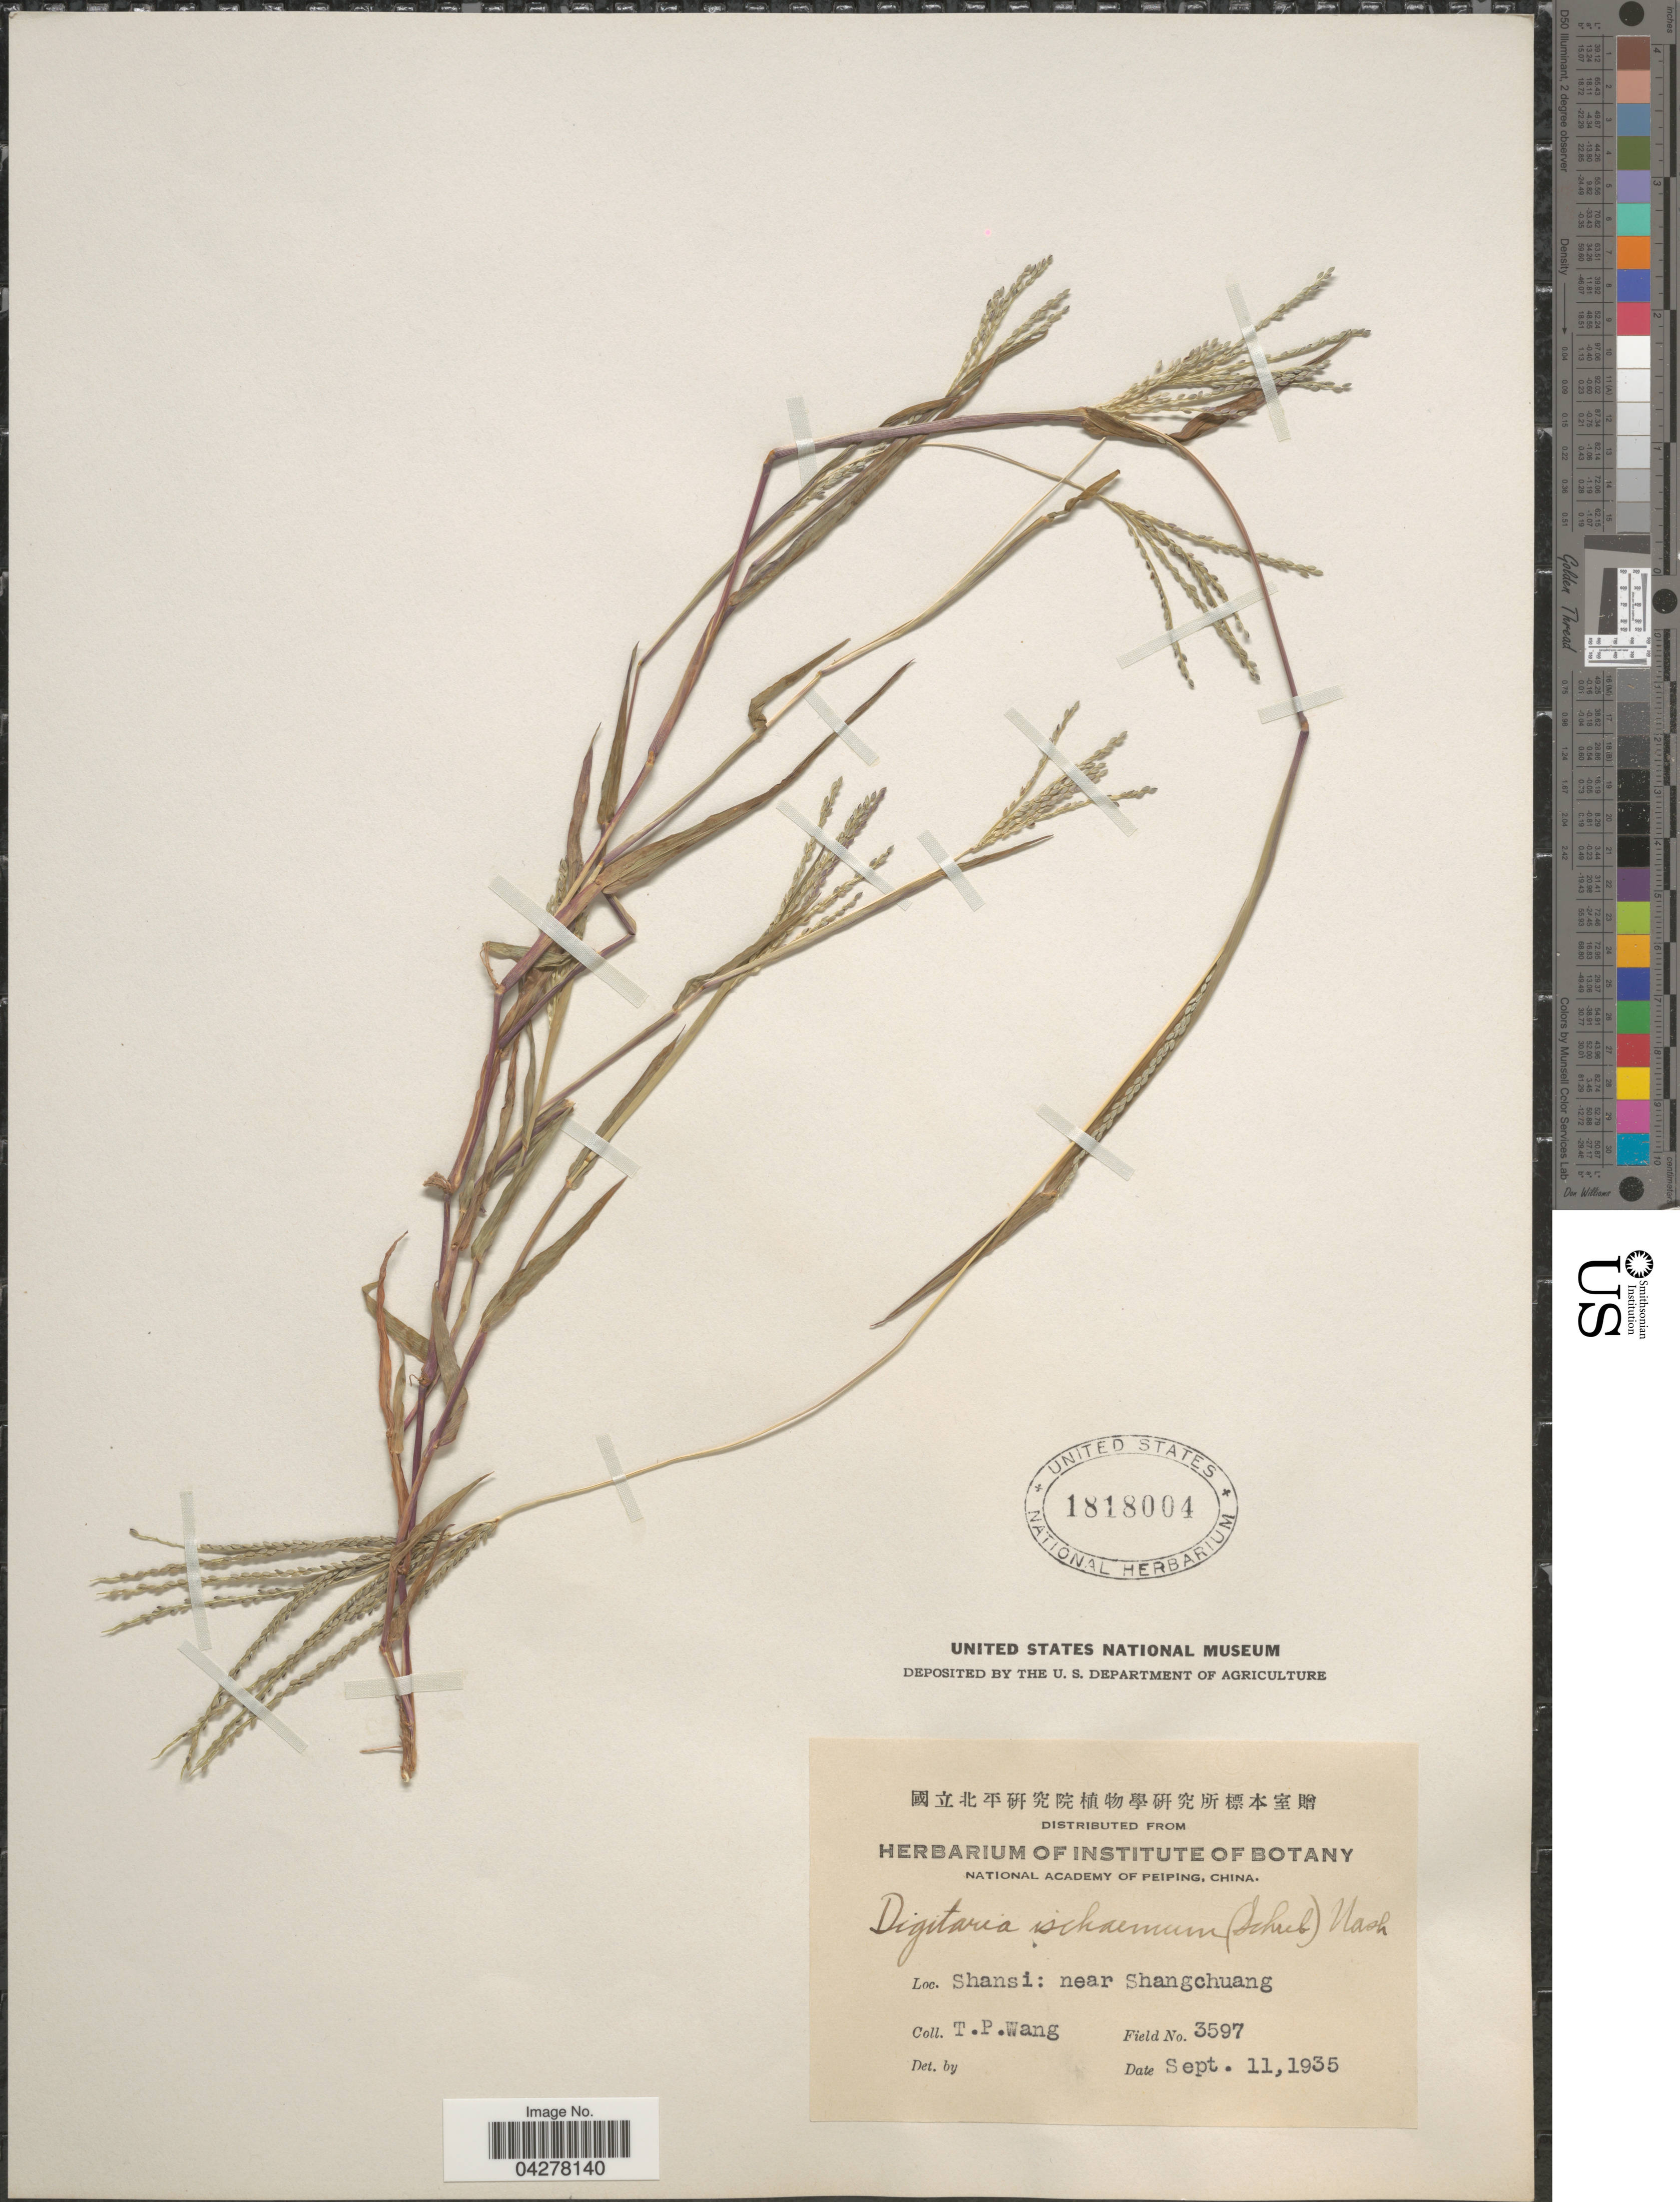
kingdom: Plantae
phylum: Tracheophyta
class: Liliopsida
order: Poales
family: Poaceae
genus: Digitaria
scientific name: Digitaria ischaemum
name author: (Schreber) Schreber ex Muhl.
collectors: T. Wang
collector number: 3597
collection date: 1935-09-11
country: China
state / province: Shanxi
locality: Shansi: near Shangchuang.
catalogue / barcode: US 1818004